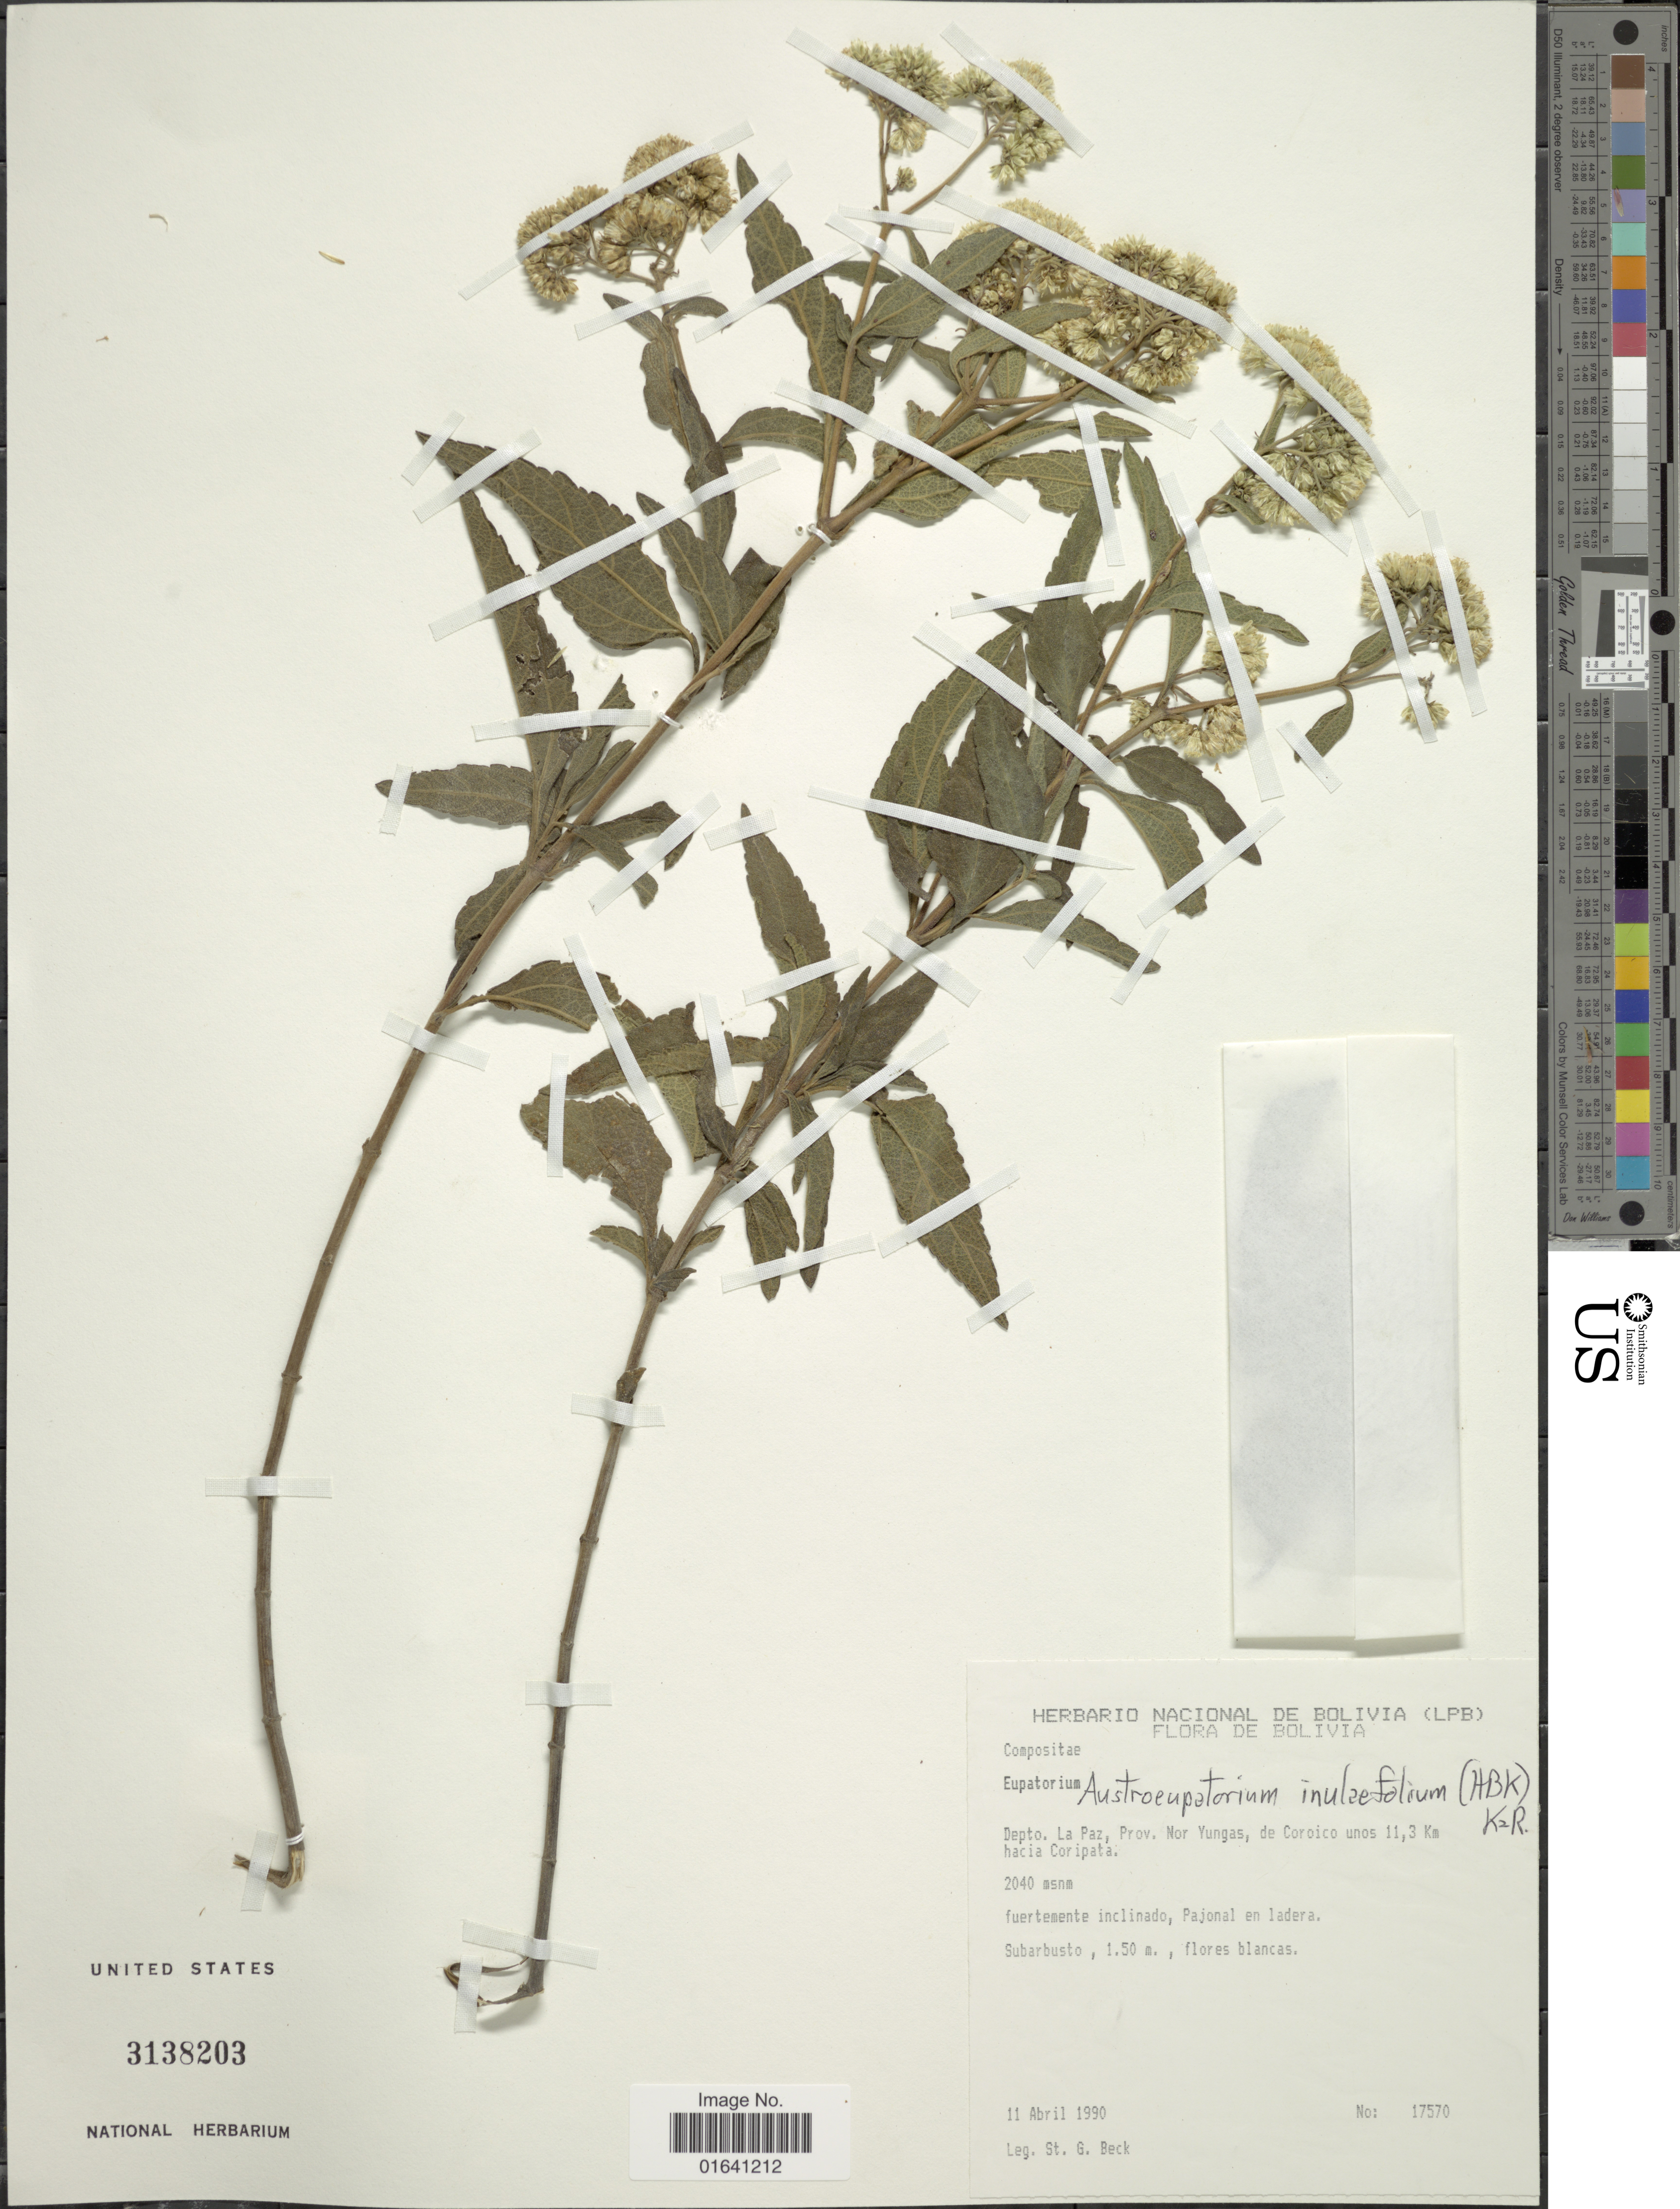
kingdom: Plantae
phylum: Tracheophyta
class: Magnoliopsida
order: Asterales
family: Asteraceae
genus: Austroeupatorium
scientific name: Austroeupatorium inulaefolium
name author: (Kunth) R.M. King & H. Rob.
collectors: S. G. Beck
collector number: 17570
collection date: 1990-04-11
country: Bolivia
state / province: La Paz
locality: Depto. La Paz. Nor Yungas, de Coroico unos 11,3 Km hacia Coripata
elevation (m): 2040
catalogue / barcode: US 3138203